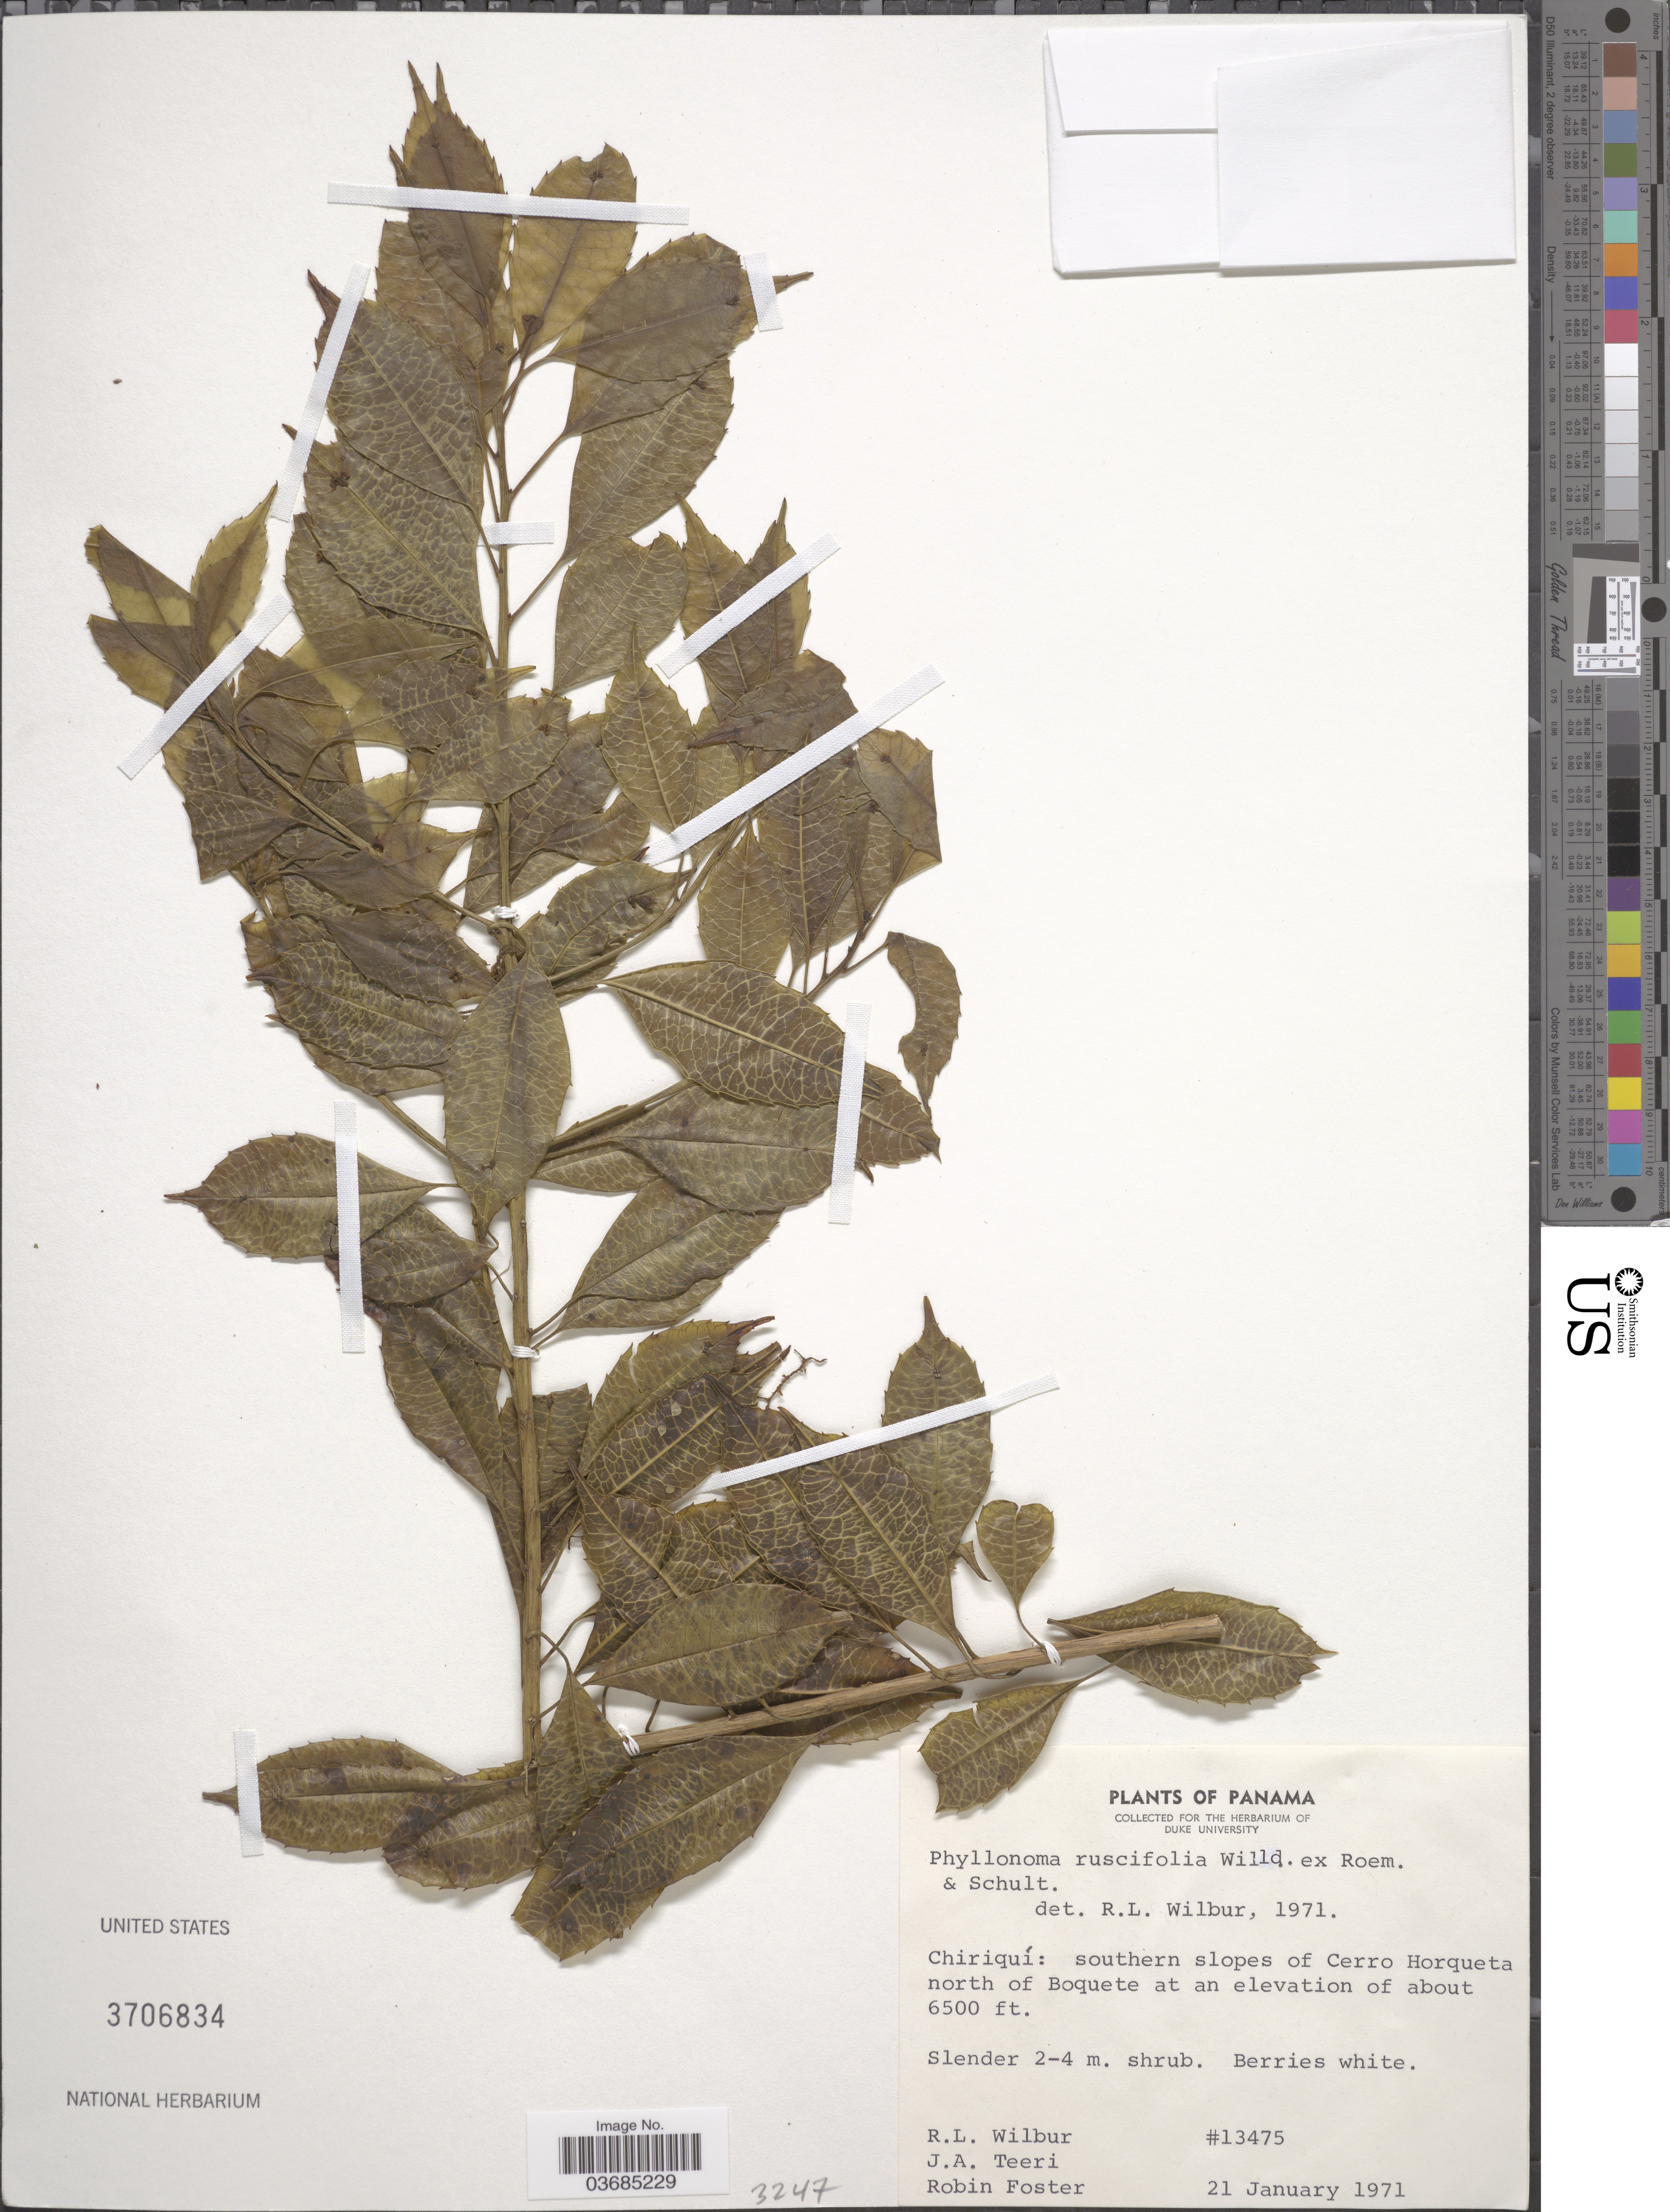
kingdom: Plantae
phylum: Tracheophyta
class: Magnoliopsida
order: Aquifoliales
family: Phyllonomaceae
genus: Phyllonoma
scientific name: Phyllonoma ruscifolia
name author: Willd. ex Schult.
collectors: R. L. Wilbur, J. Teeri & R. B. Foster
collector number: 13475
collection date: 1971-01-21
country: Panama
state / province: Chiriqui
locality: Southern slopes of Cerro Horqueta north of Boquete.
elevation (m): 1981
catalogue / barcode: US 3706834